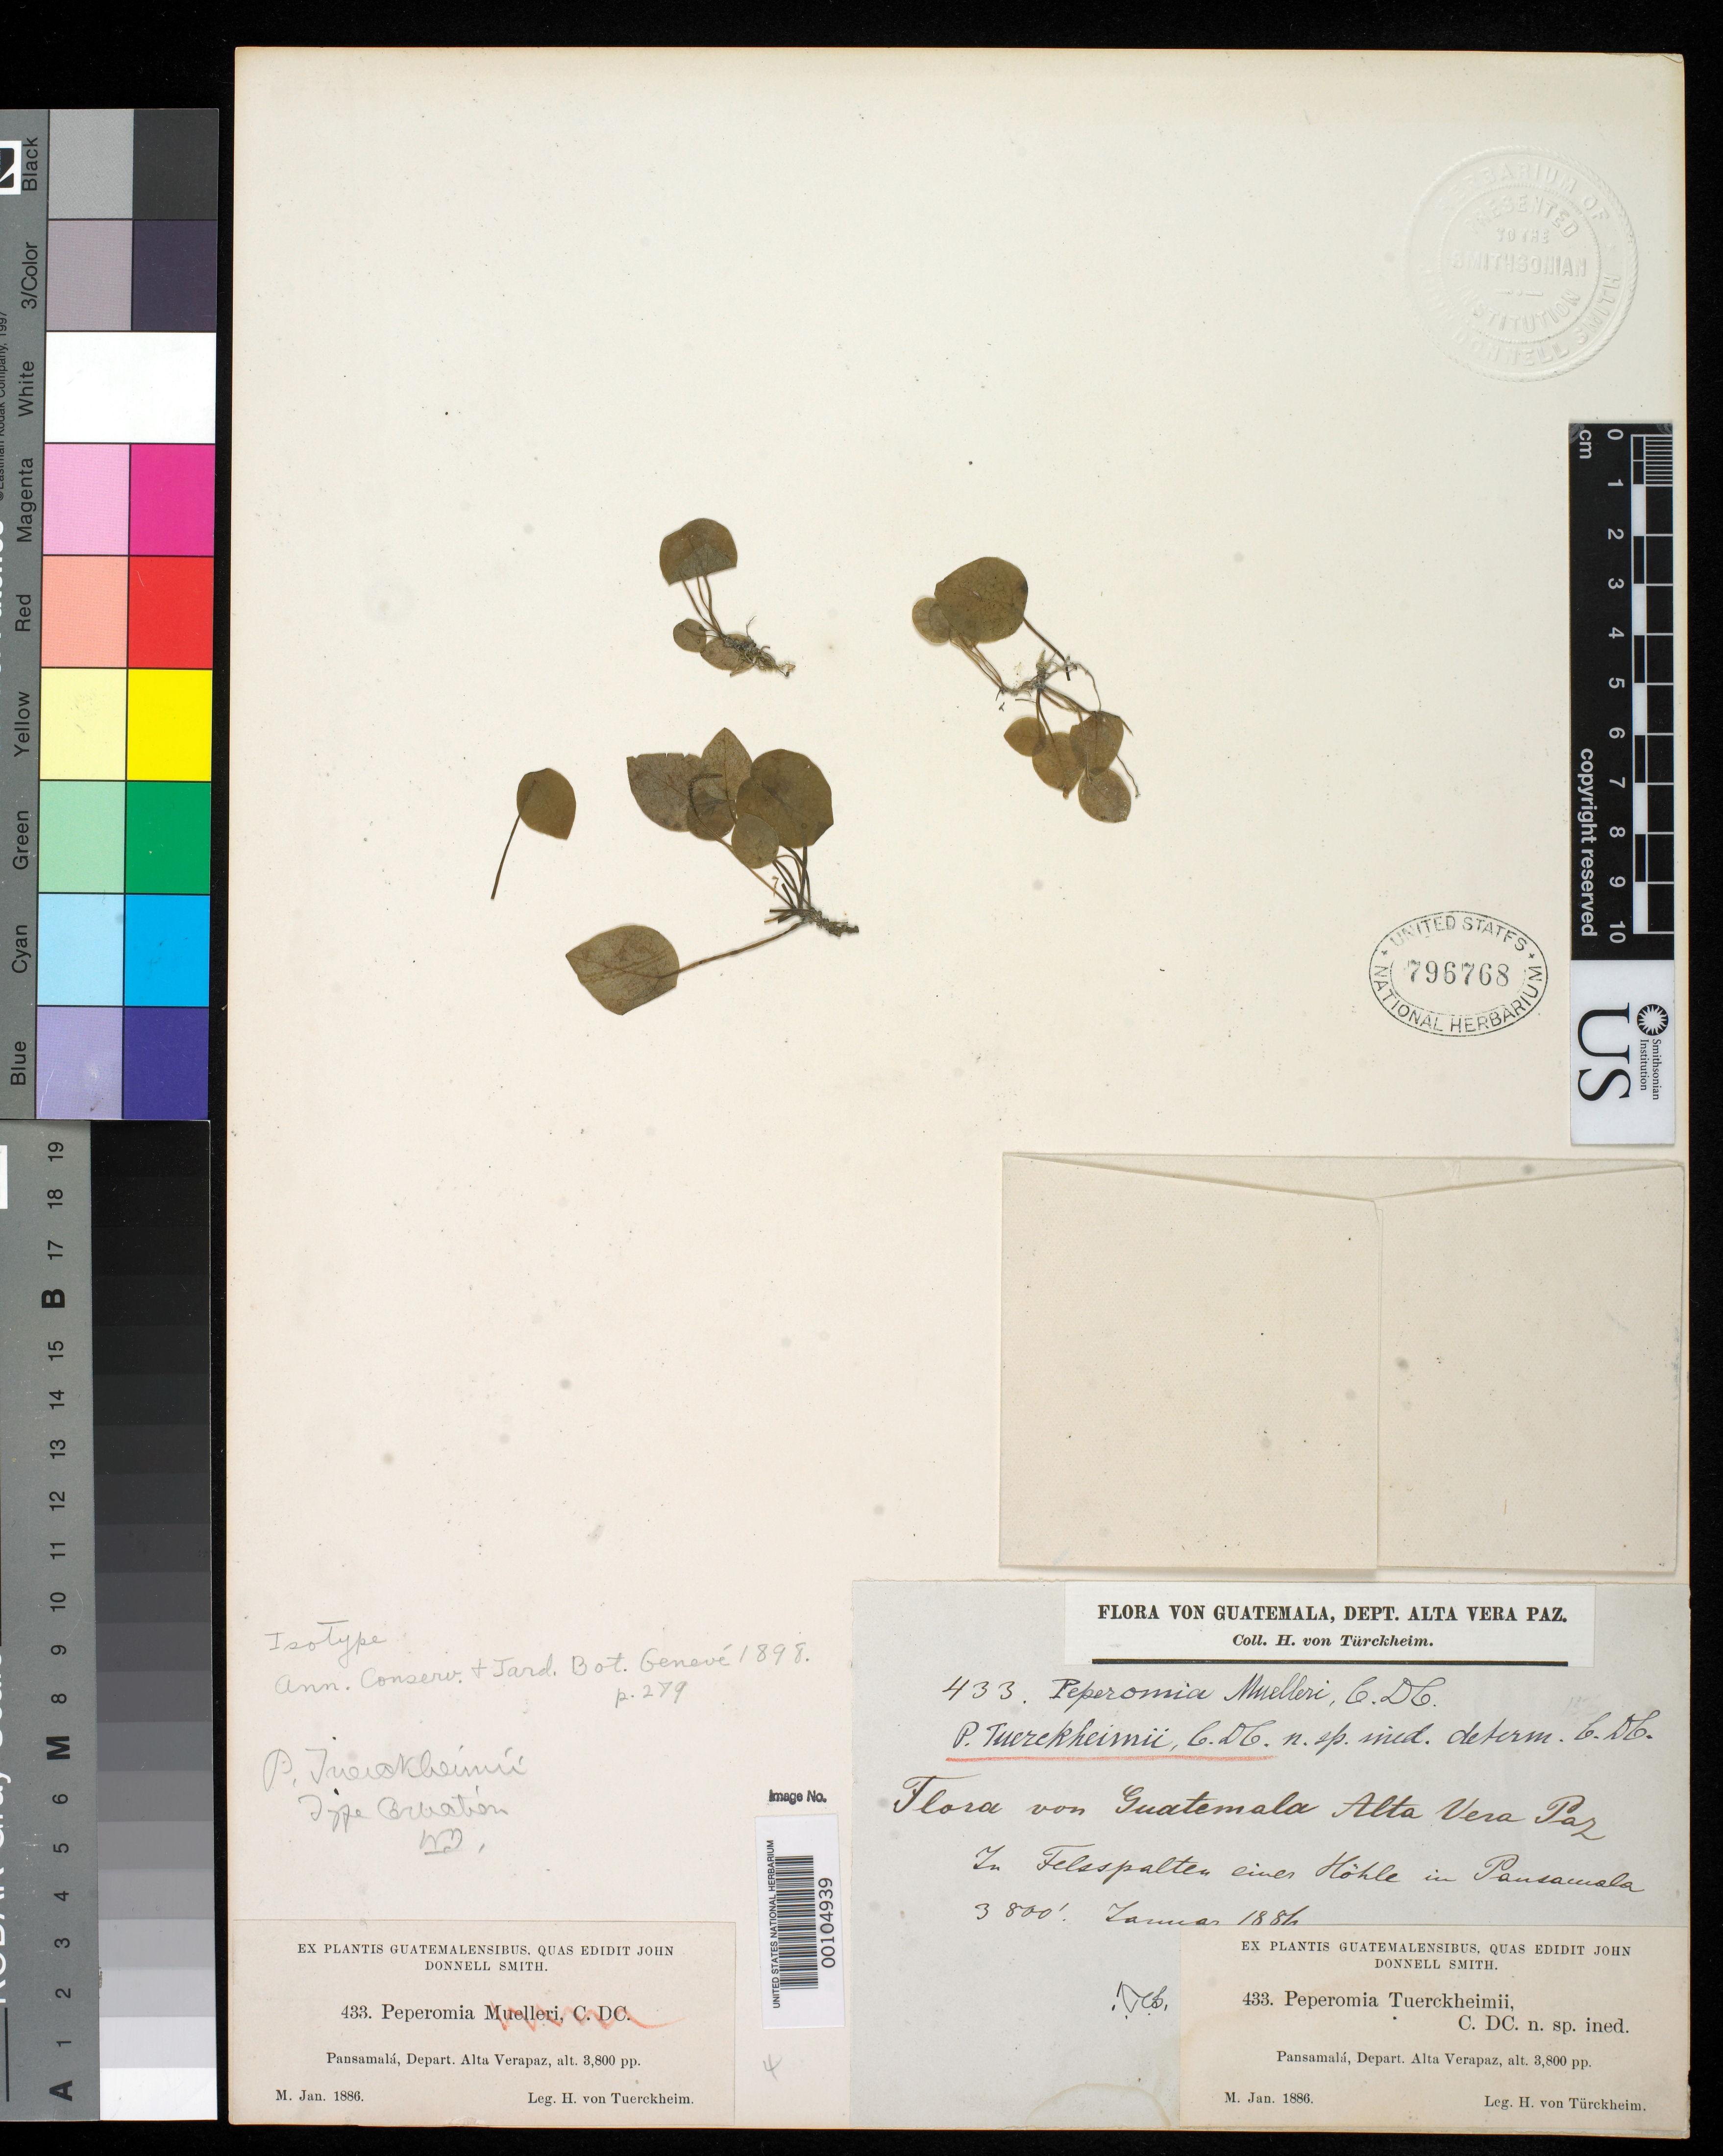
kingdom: Plantae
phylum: Tracheophyta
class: Magnoliopsida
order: Piperales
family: Piperaceae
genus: Peperomia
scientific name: Peperomia tuerckheimii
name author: C. DC.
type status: Isotype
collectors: H. von Türckheim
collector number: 433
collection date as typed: Jan 1886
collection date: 1886-01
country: Guatemala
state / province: Alta Verapaz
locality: Pansamalá.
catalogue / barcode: US 796768